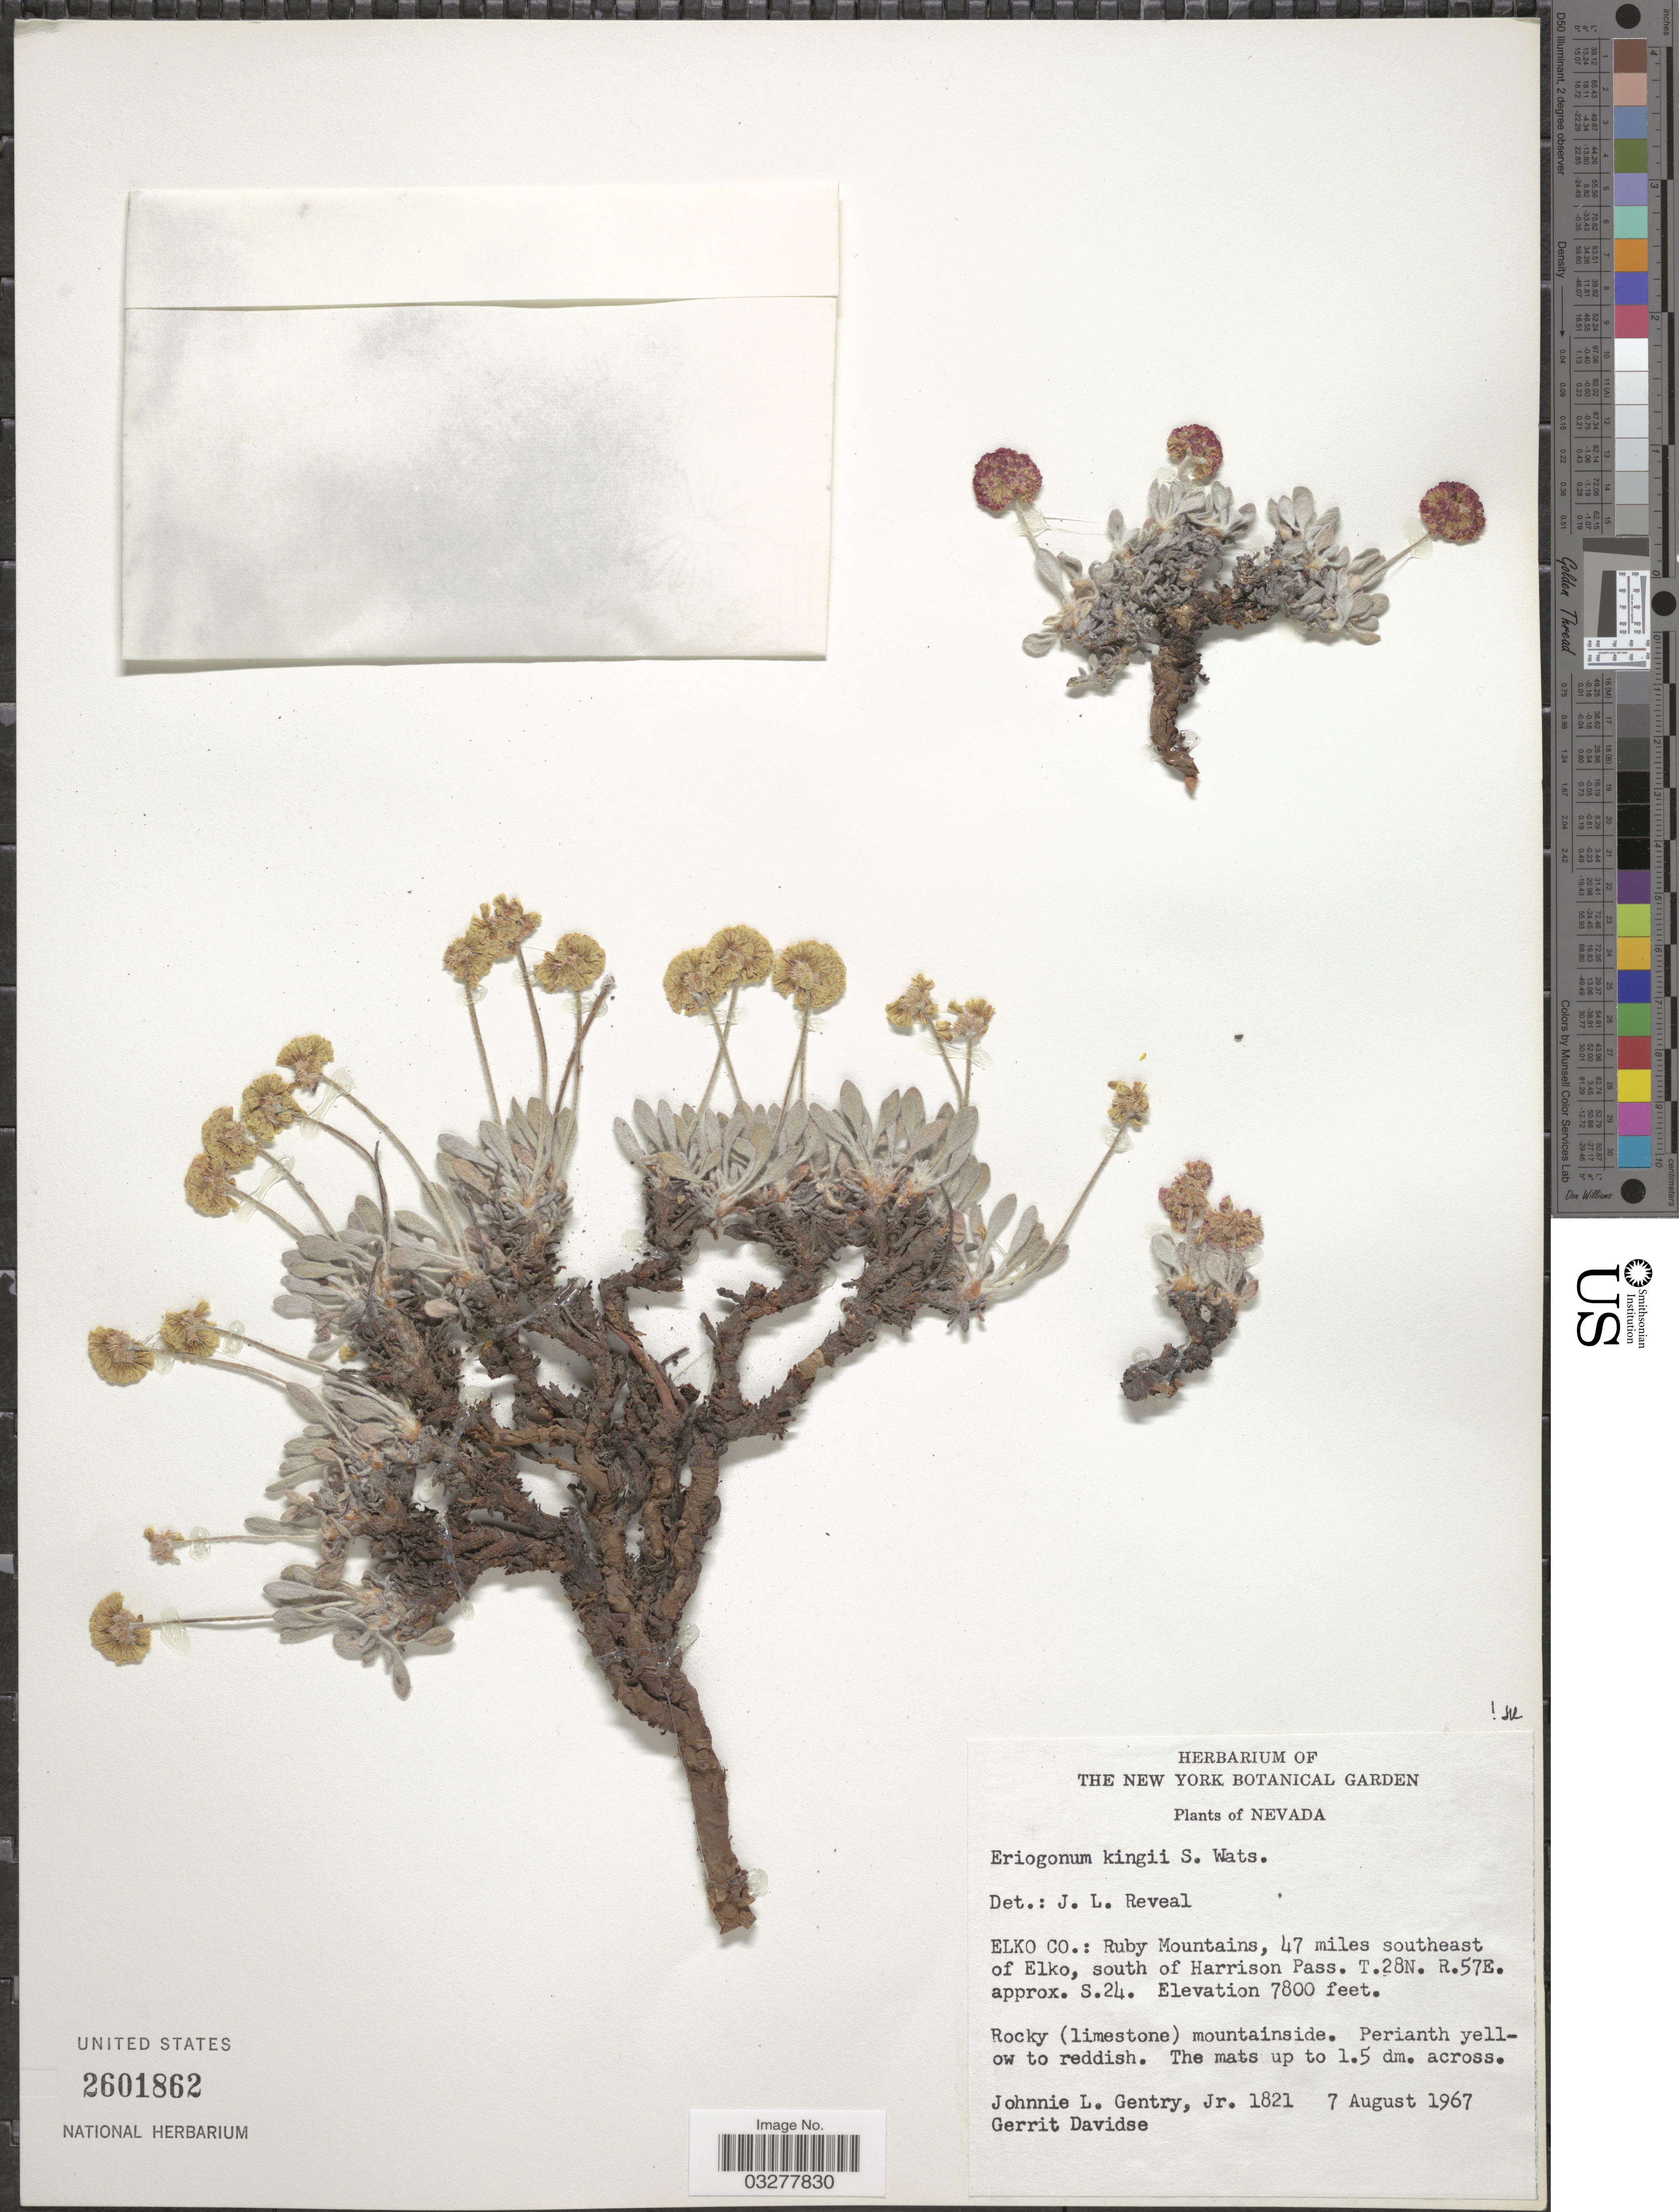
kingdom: Plantae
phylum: Tracheophyta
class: Magnoliopsida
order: Caryophyllales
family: Polygonaceae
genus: Eriogonum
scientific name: Eriogonum kingii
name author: Torr. & A. Gray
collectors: J. L. Gentry & G. Davidse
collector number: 1821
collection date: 1967-08-07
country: United States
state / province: Nevada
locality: Elko Co.: Ruby Mountains, 47 miles southeast of Elko, south of Harrison Pass. T.28N, R.57E, approx. S.24.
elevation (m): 2377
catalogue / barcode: US 2601862